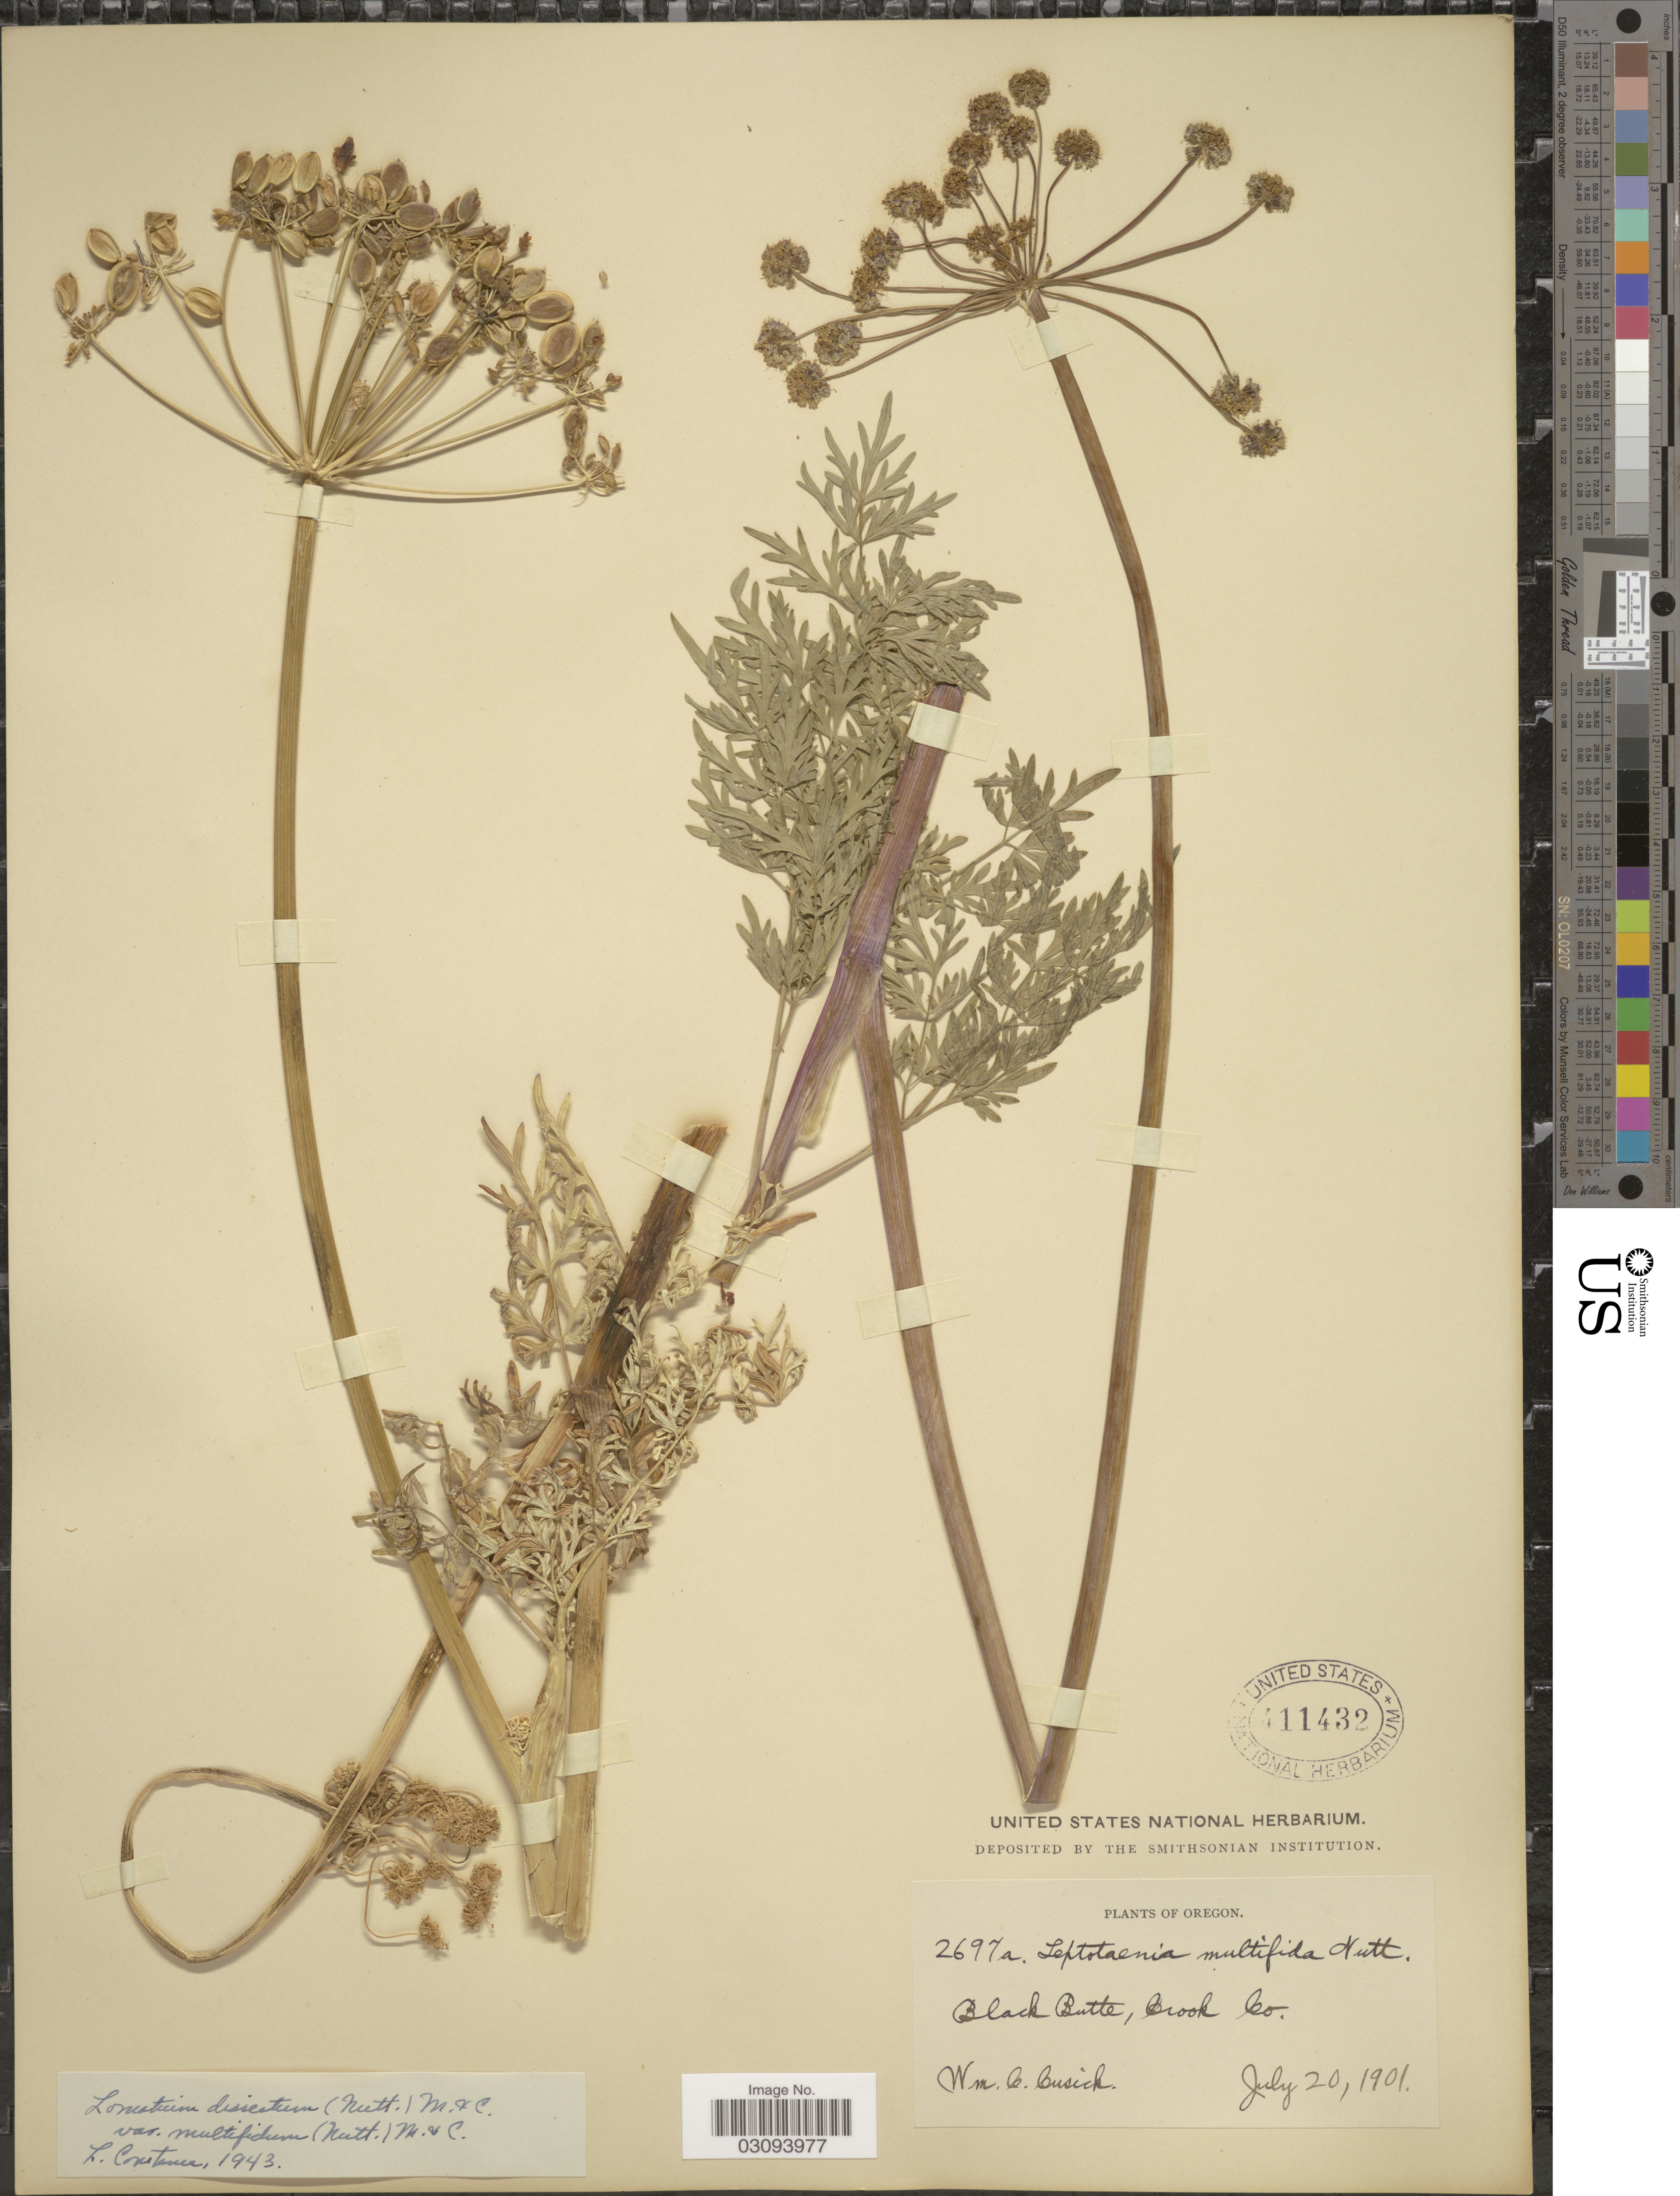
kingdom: Plantae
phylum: Tracheophyta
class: Magnoliopsida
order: Apiales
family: Apiaceae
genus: Lomatium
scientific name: Lomatium dissectum var. multifidum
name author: (Nutt.) Mathias & Constance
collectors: W. C. Cusick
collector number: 2697a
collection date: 1901-07-20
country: United States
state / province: Oregon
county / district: Crook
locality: Black Butte, Crook Co.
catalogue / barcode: US 411432